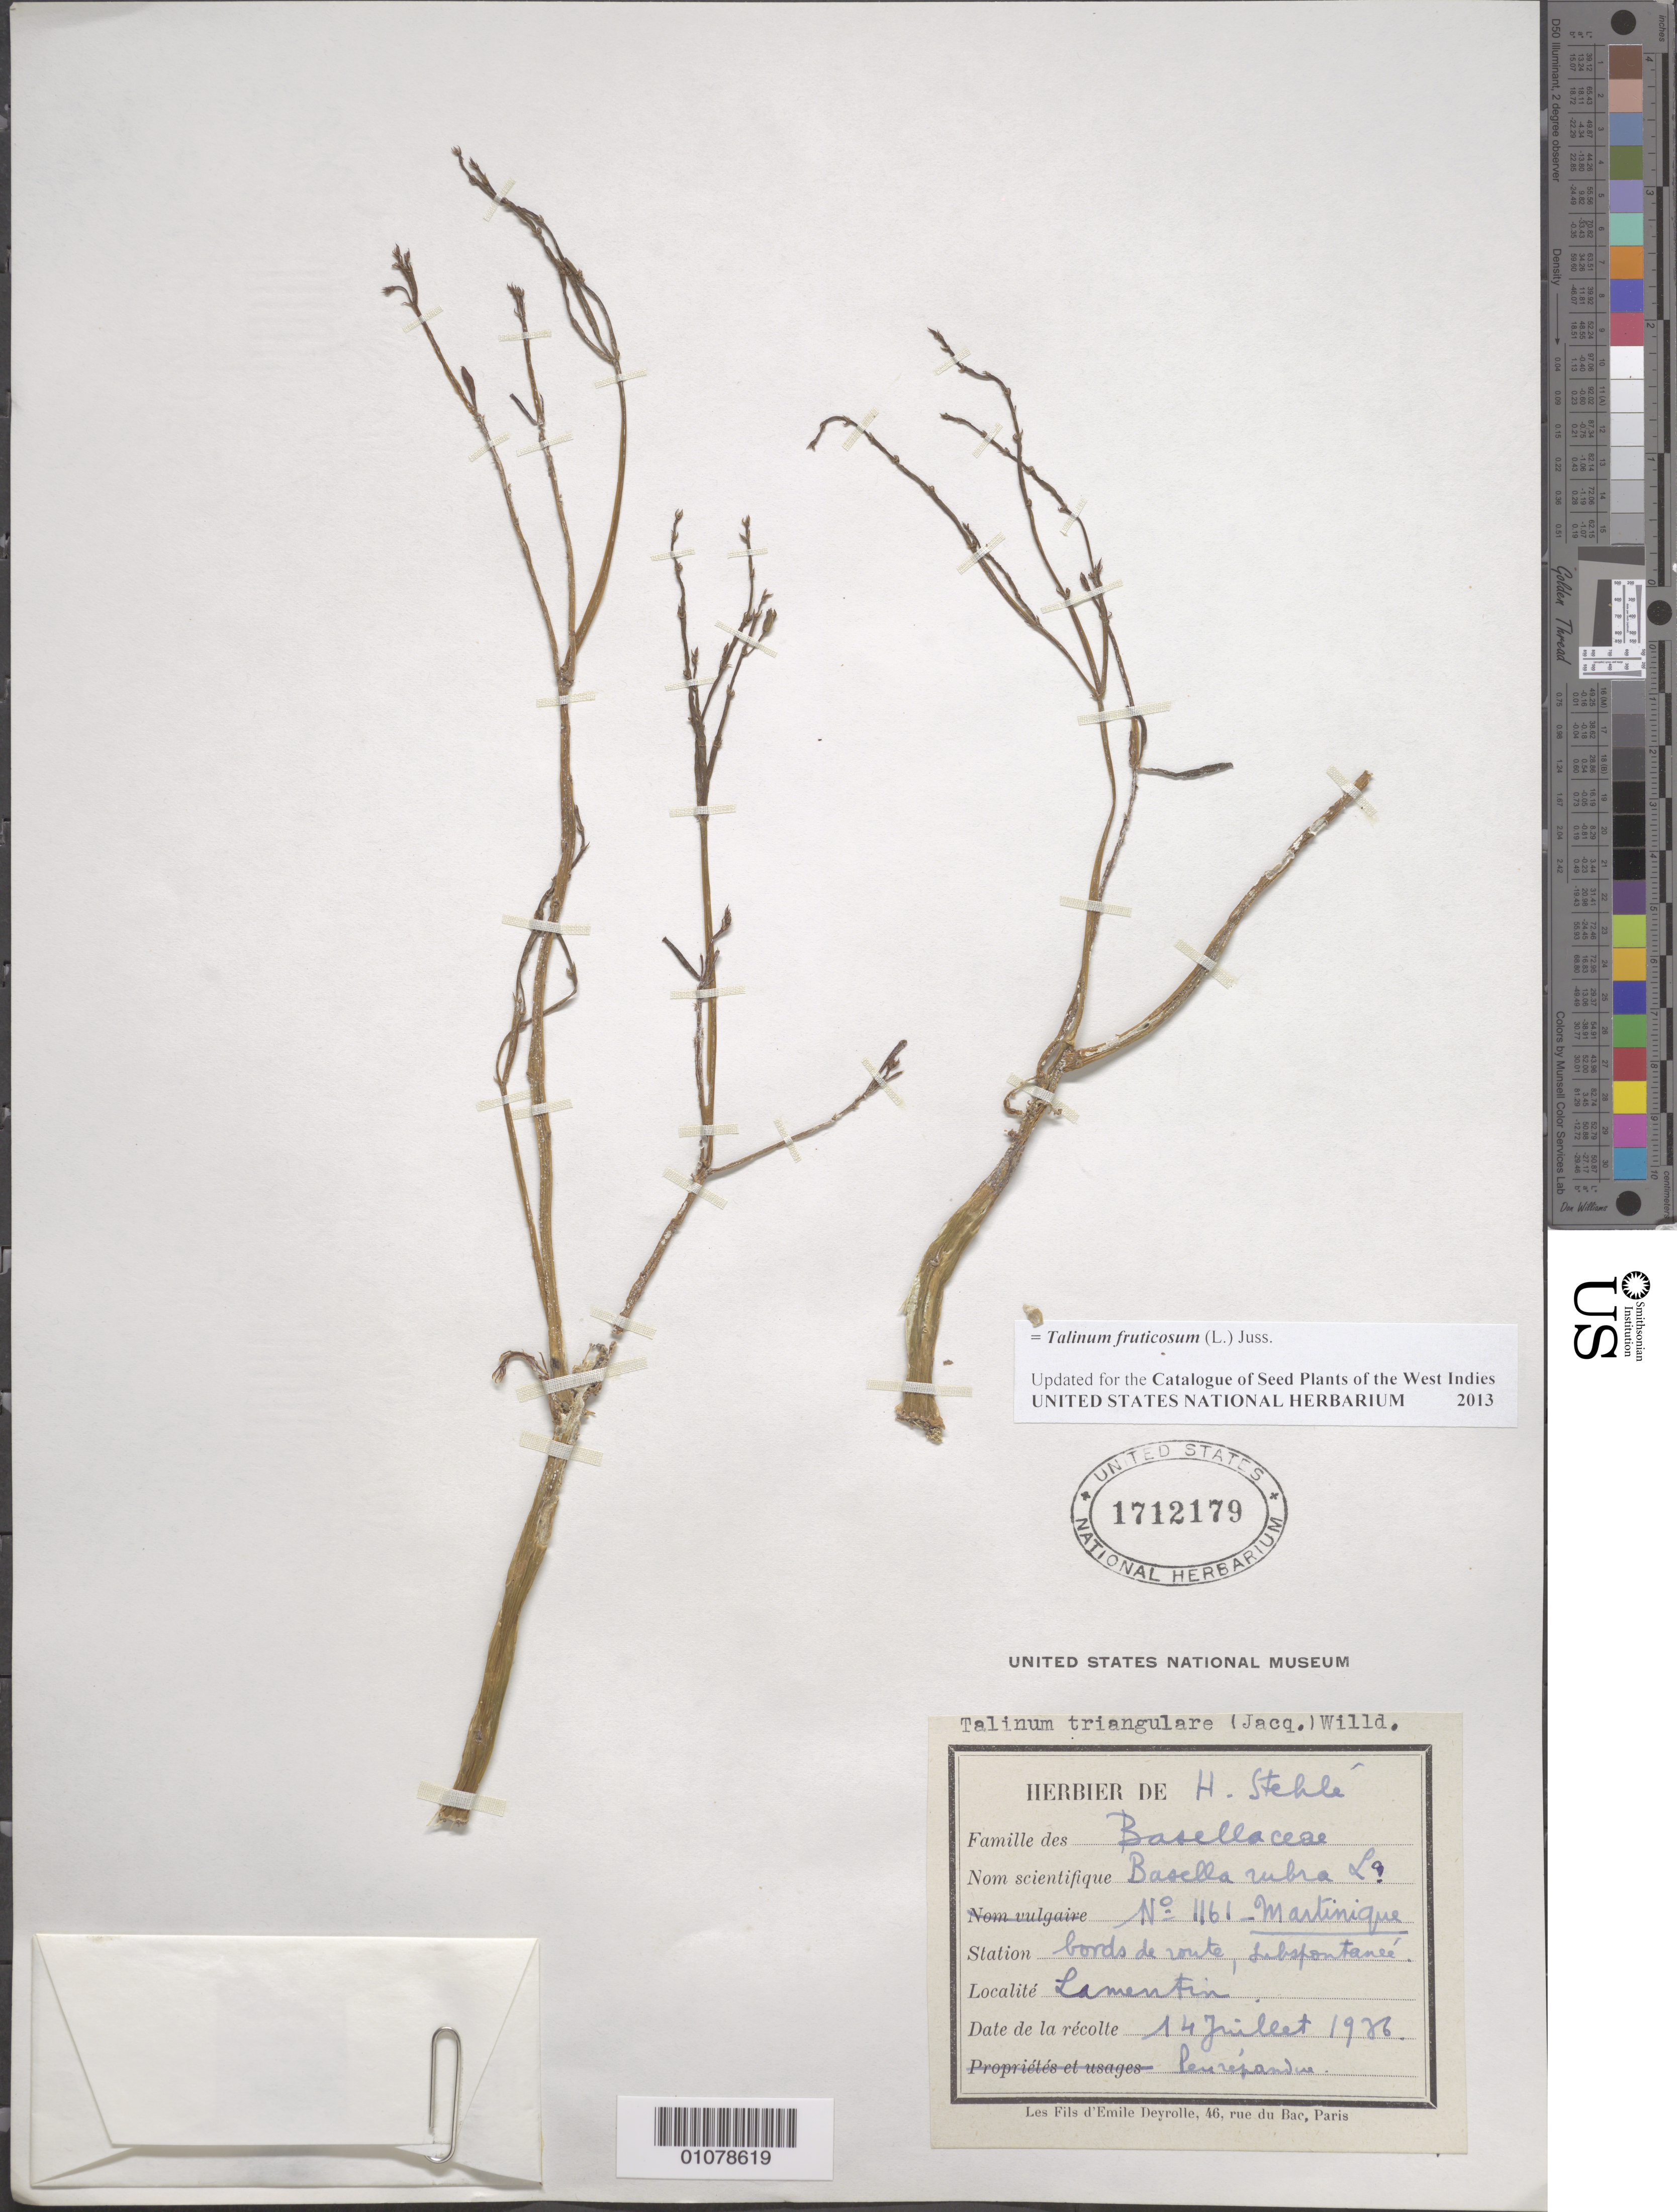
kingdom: Plantae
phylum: Tracheophyta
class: Magnoliopsida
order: Caryophyllales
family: Talinaceae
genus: Talinum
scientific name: Talinum fruticosum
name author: (L.) Juss.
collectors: H. Stehlé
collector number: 1161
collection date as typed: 14 Jul 1936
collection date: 1936-07-14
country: Martinique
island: Martinique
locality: Lamentin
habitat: Bords de route, subspontaneé.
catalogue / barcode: US 1712179